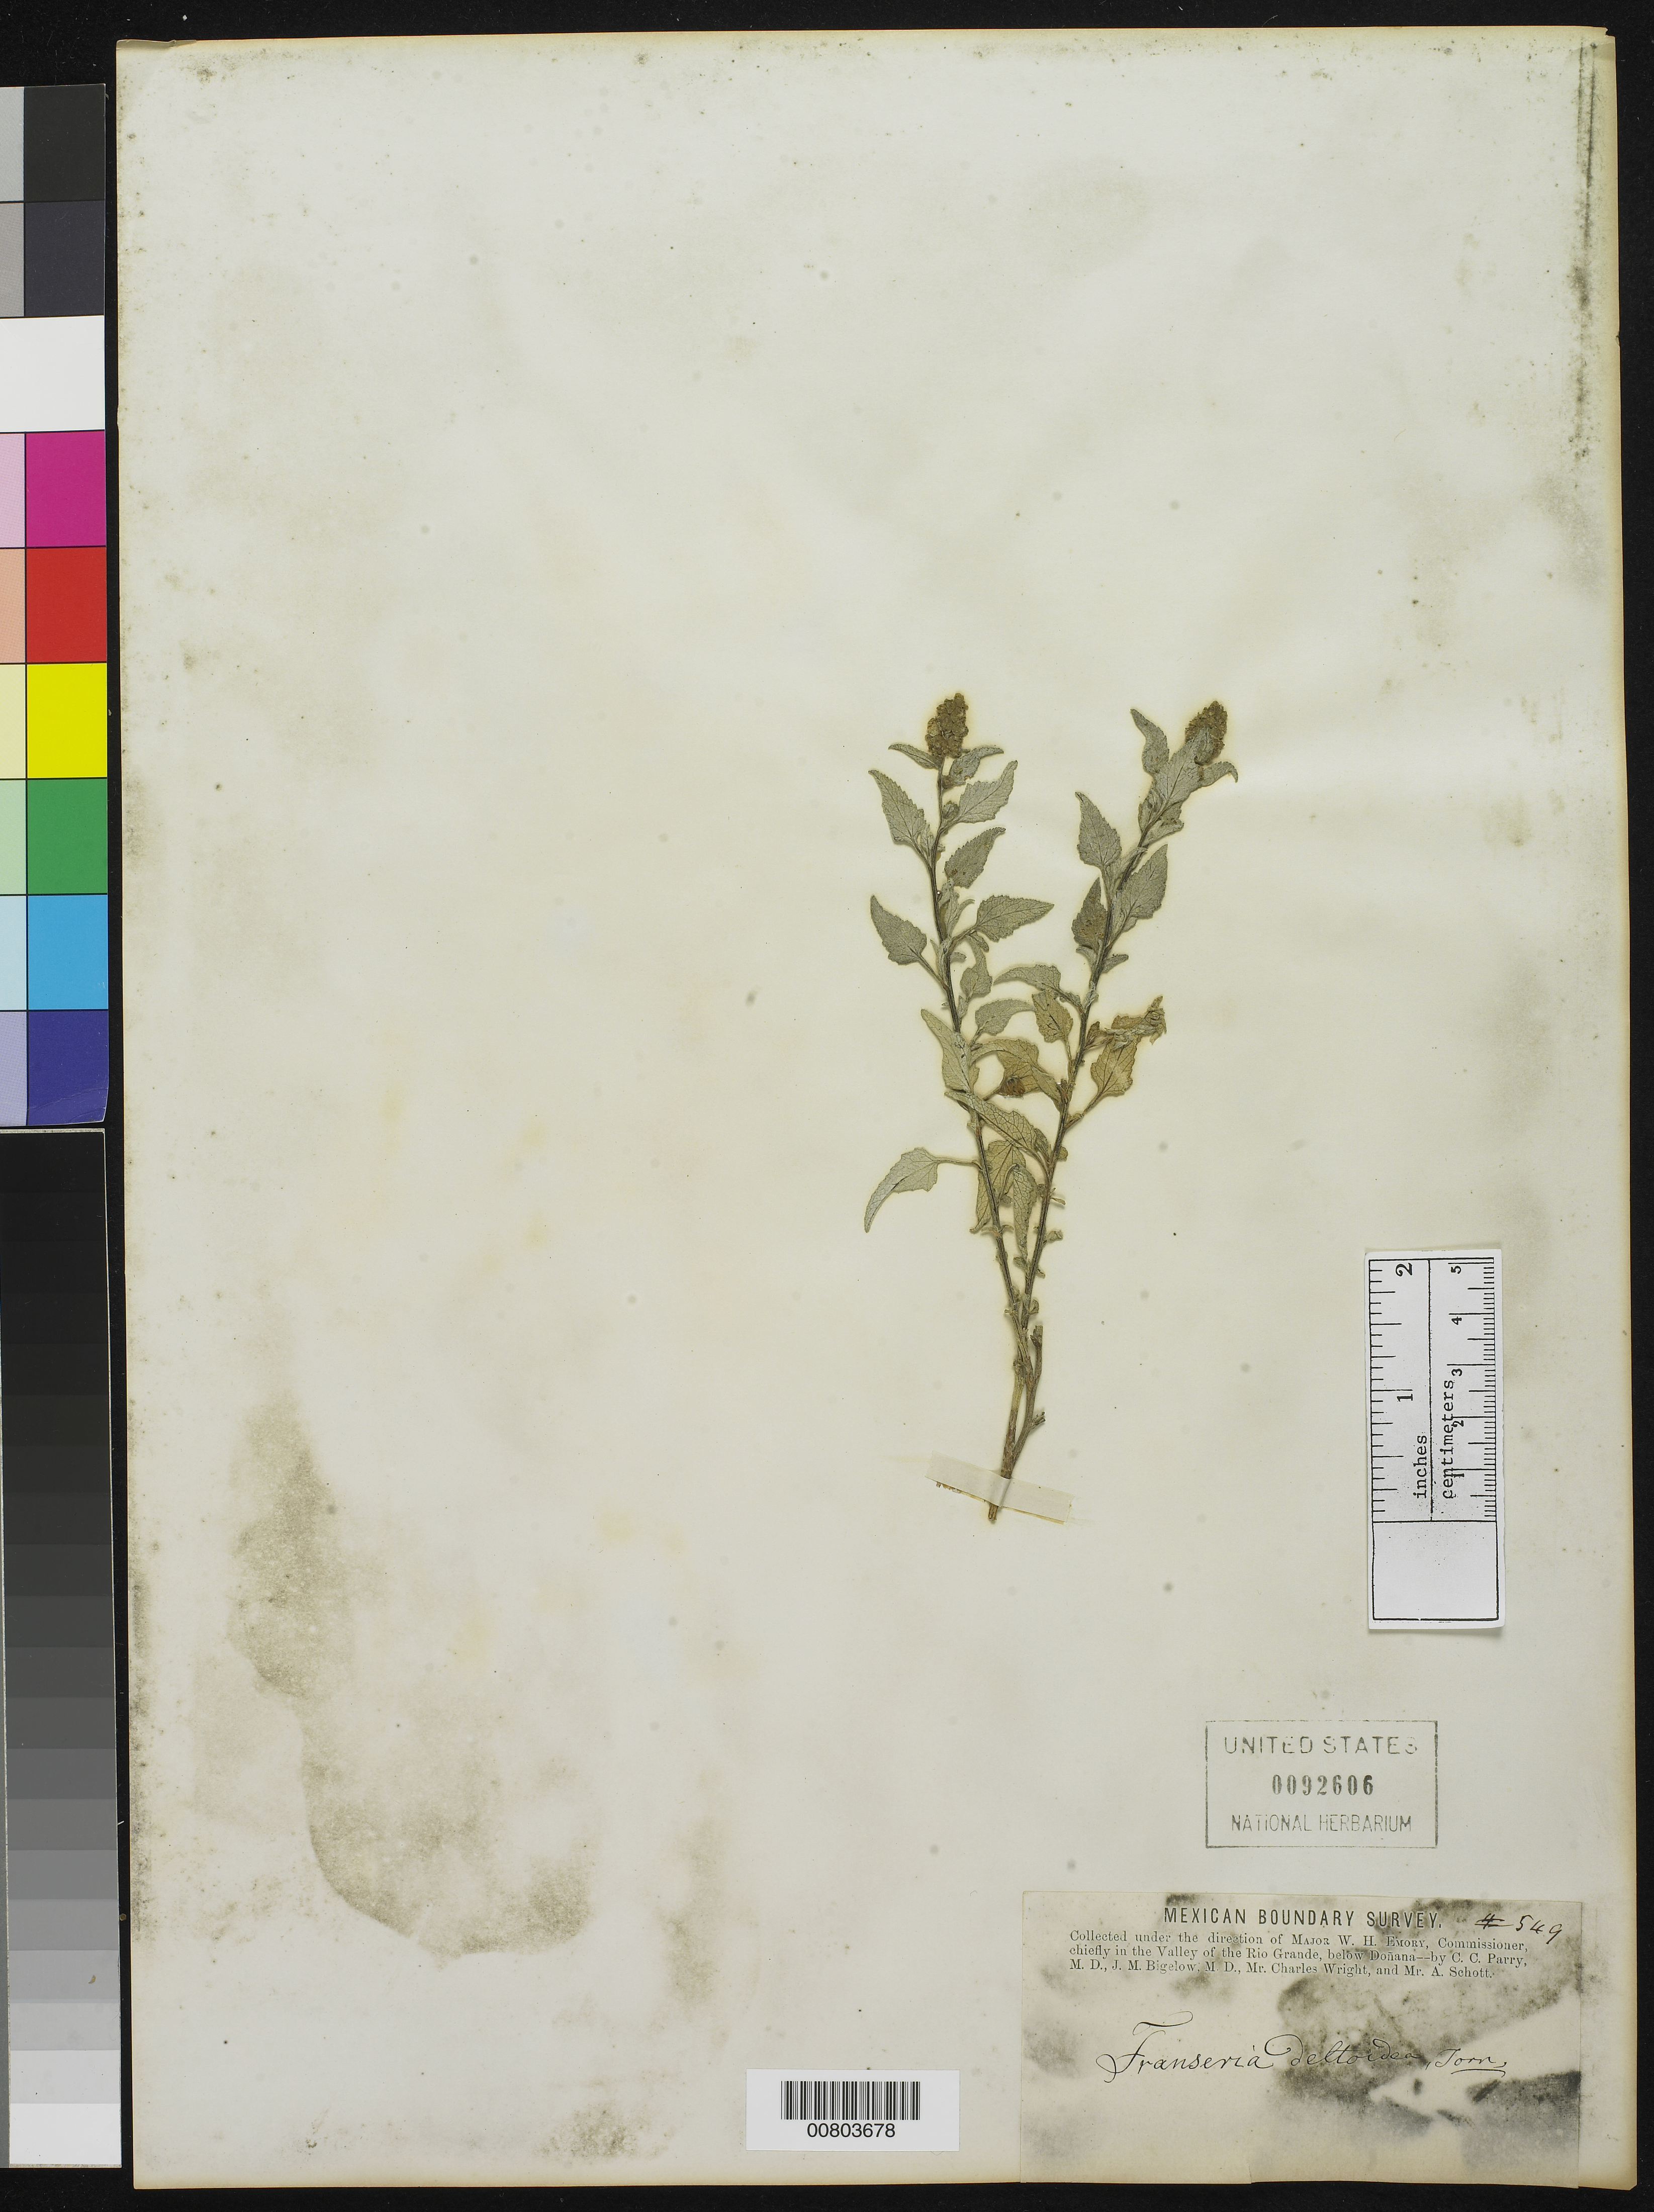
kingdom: Plantae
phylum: Tracheophyta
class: Magnoliopsida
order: Asterales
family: Asteraceae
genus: Franseria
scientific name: Franseria deltoidea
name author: Torr.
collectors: C. C. Parry, J. M. Bigelow, C. Wright & A. C. V. Schott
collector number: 549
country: United States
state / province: New Mexico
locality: Valley of the Rio Grande, below Doñana, New Mexico.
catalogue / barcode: US 92606